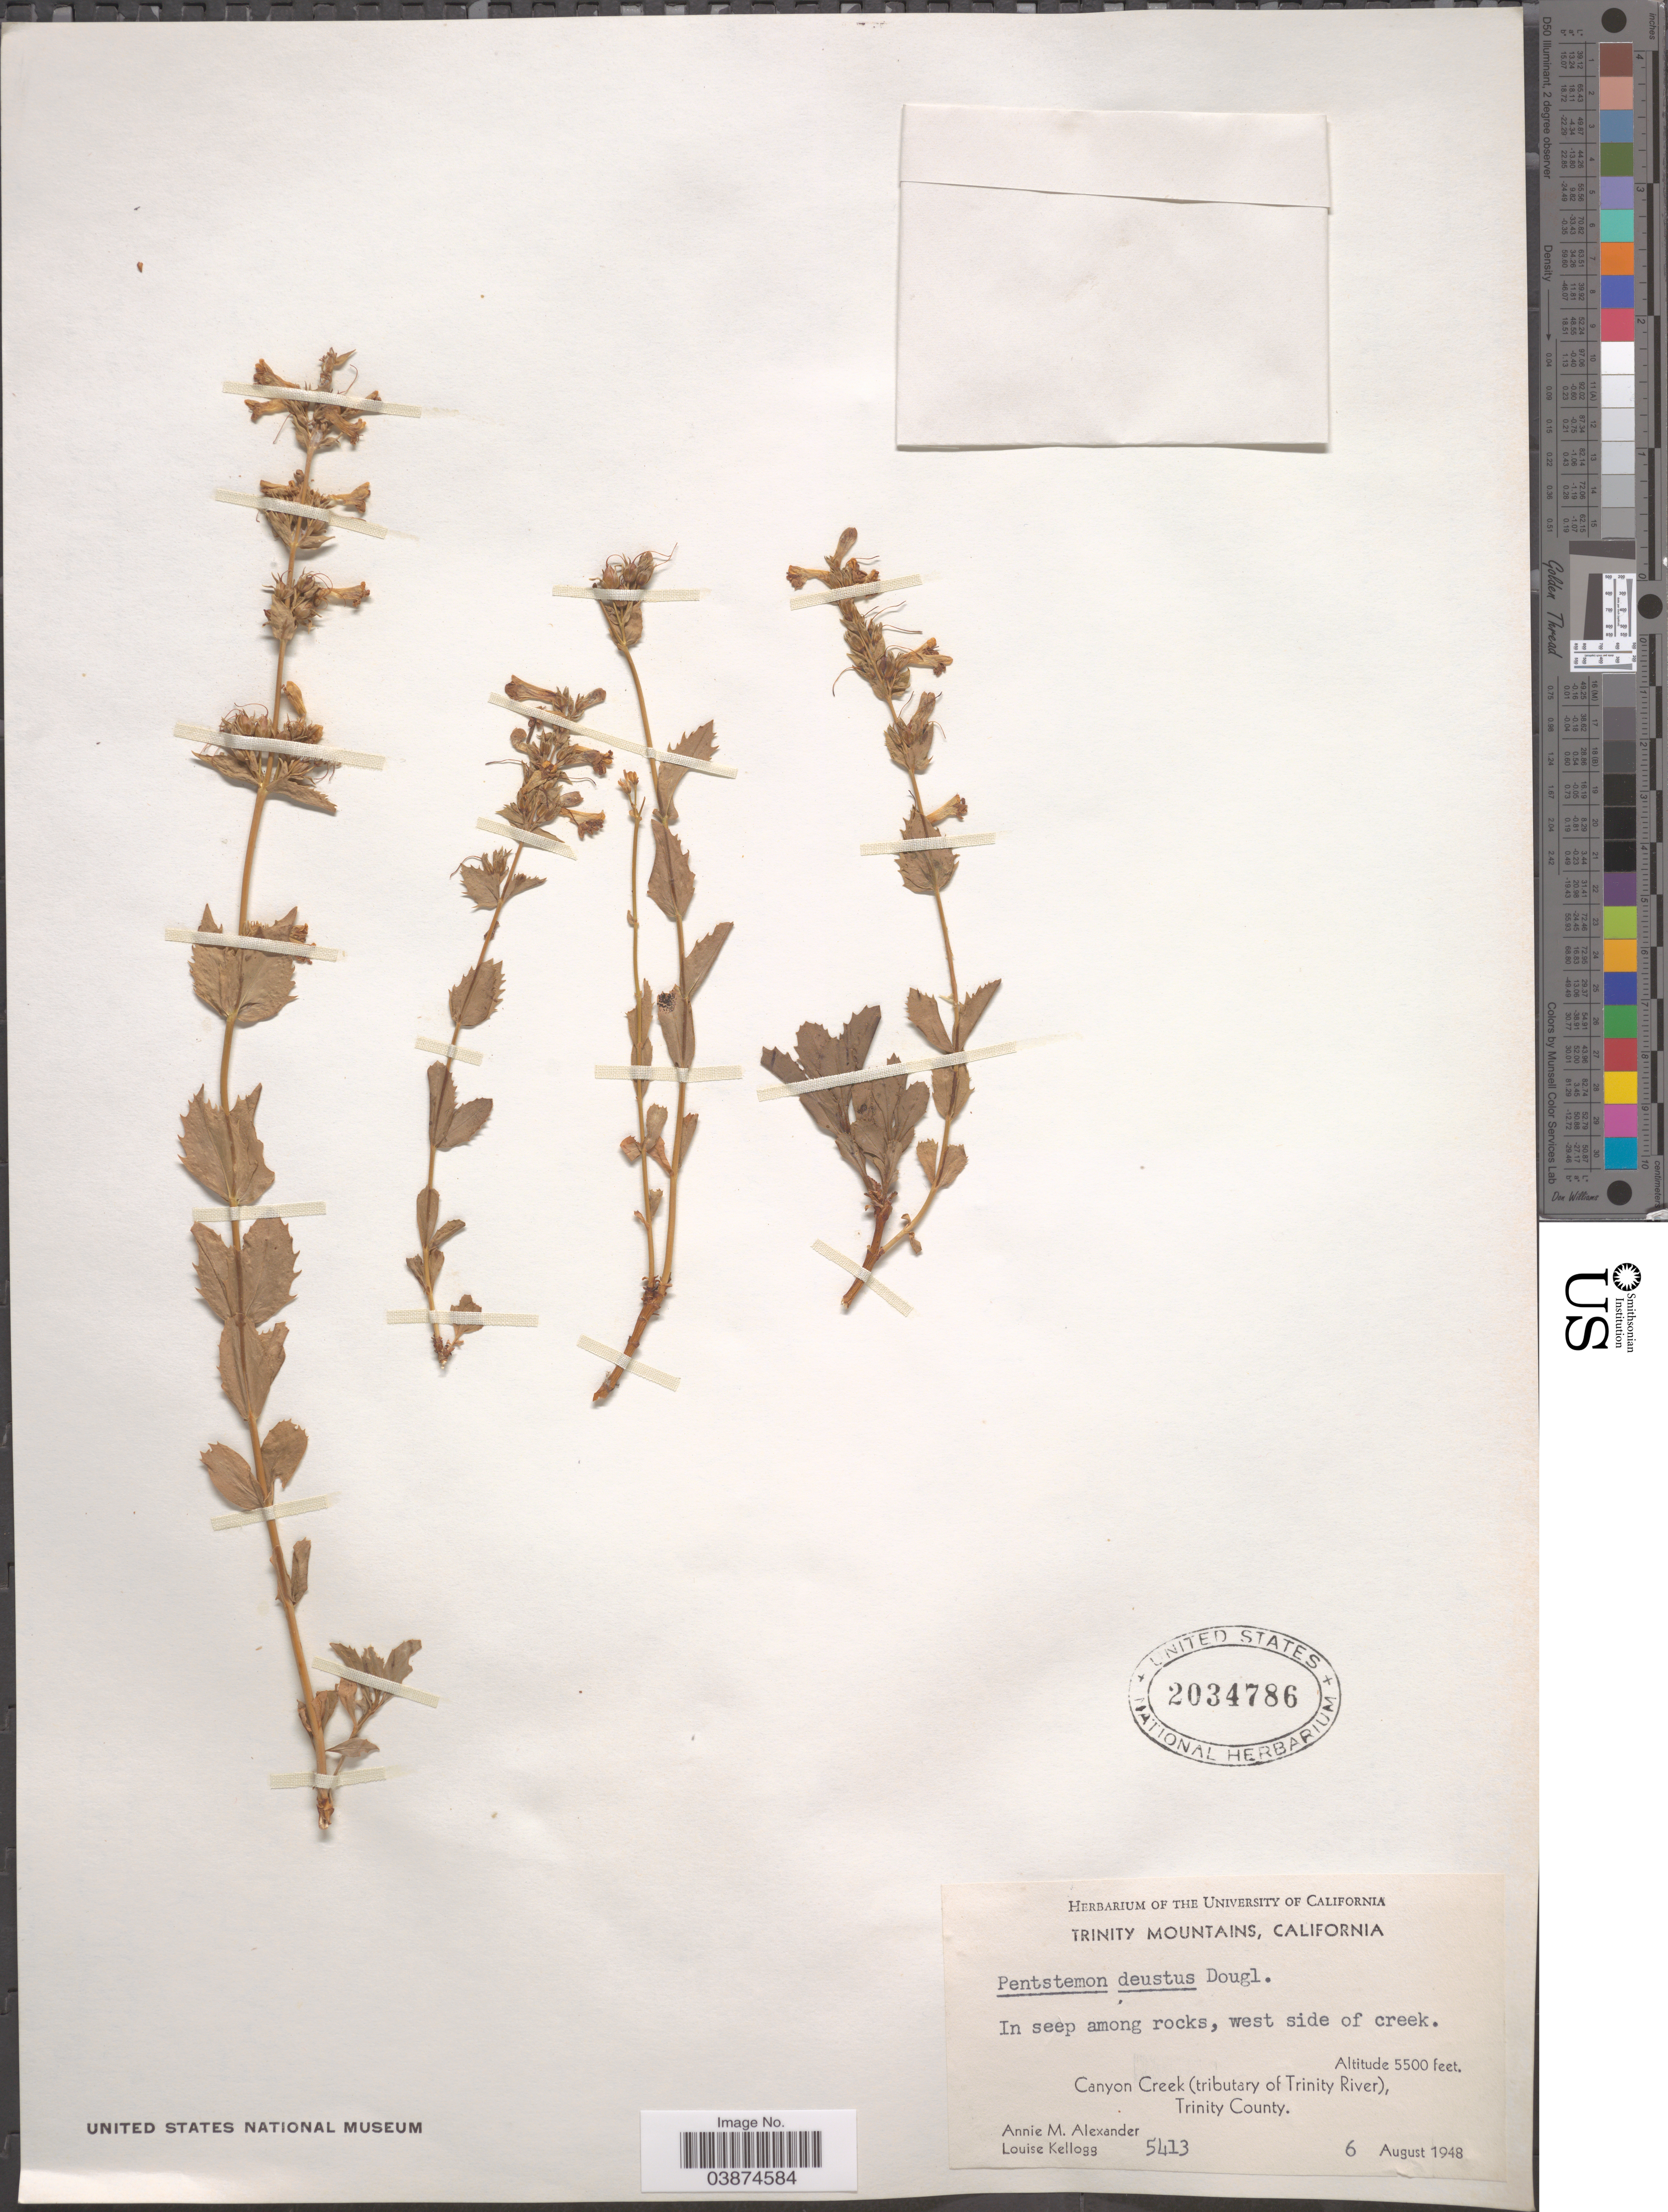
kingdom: Plantae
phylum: Tracheophyta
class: Magnoliopsida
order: Lamiales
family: Plantaginaceae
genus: Penstemon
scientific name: Penstemon deustus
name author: Douglas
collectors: A. M. Alexander & L. Kellogg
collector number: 5413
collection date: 1948-08-06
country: United States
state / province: California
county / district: Trinity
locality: Trinity Mountains. West side of creek. Canyon Creek (tributary of Trinity River), Trinity County.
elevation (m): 1676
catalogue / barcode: US 2034786